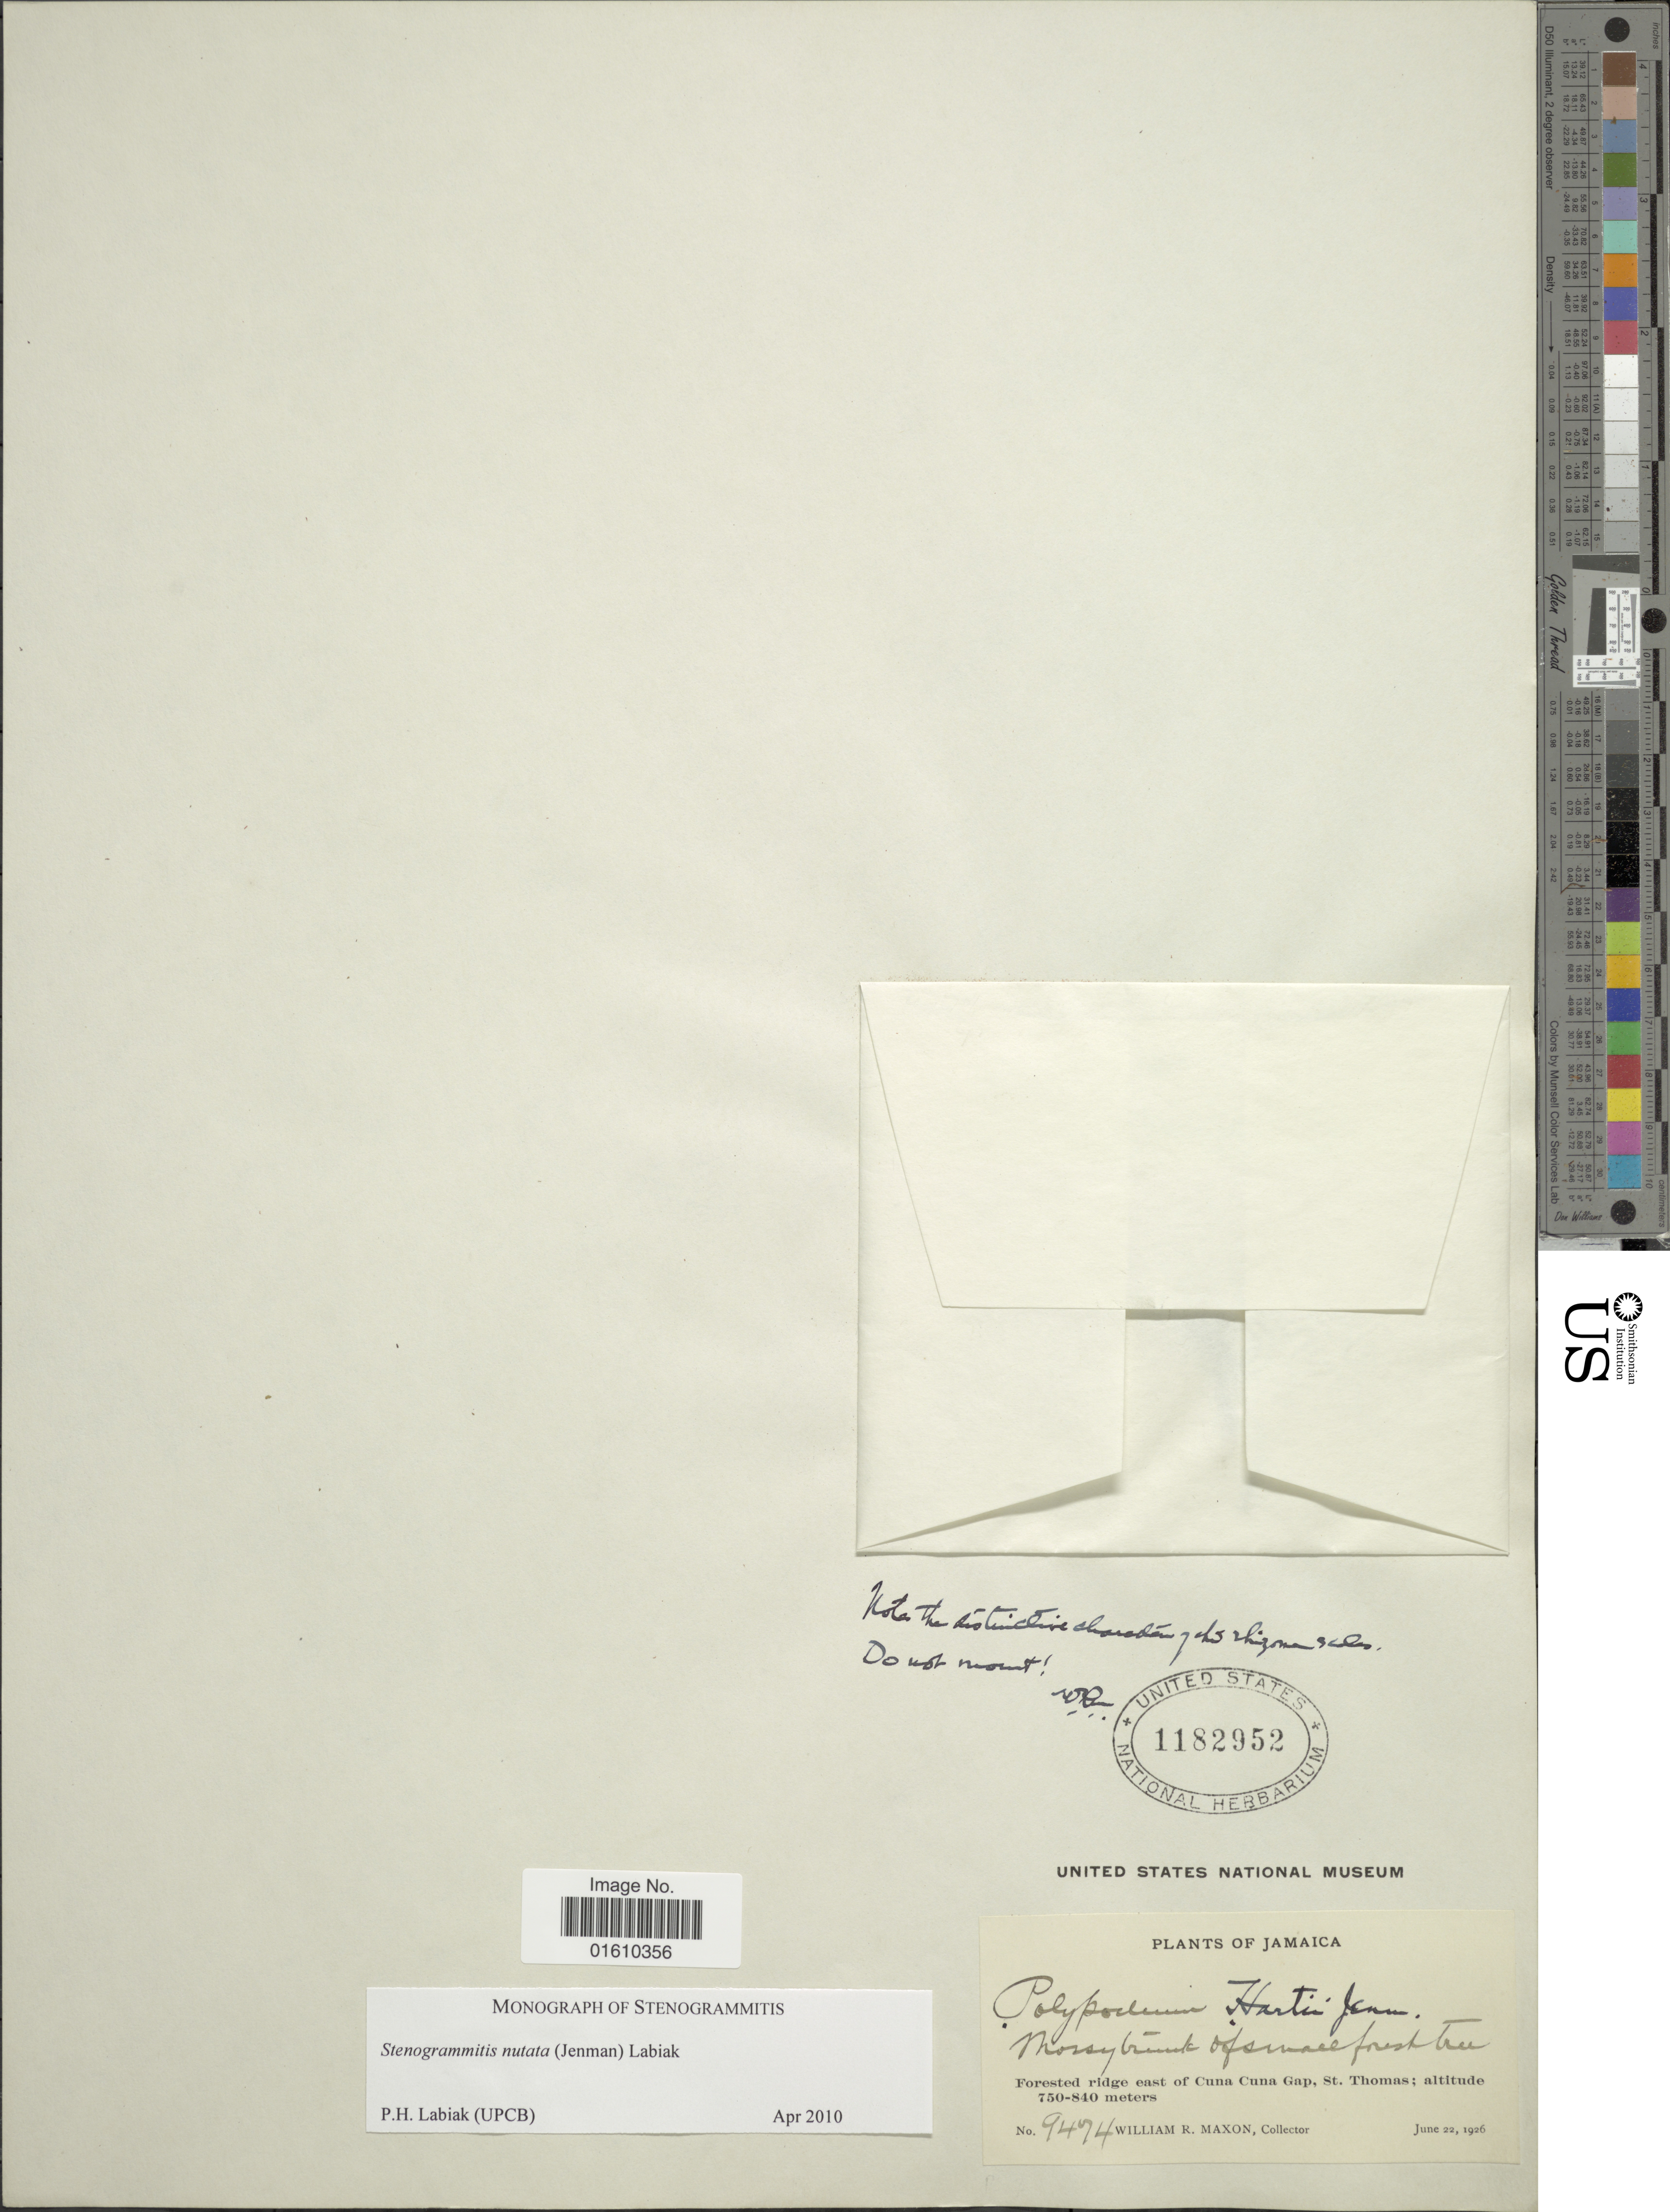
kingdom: Plantae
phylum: Tracheophyta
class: Polypodiopsida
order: Polypodiales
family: Polypodiaceae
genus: Stenogrammitis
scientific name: Stenogrammitis nutata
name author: (Jenman) Labiak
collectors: W. R. Maxon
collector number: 9474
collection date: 1926-06-22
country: Jamaica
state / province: Saint Thomas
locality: Forested ridge east of Cuna Cuna Gap, St. Thomas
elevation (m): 750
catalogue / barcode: US 1182952